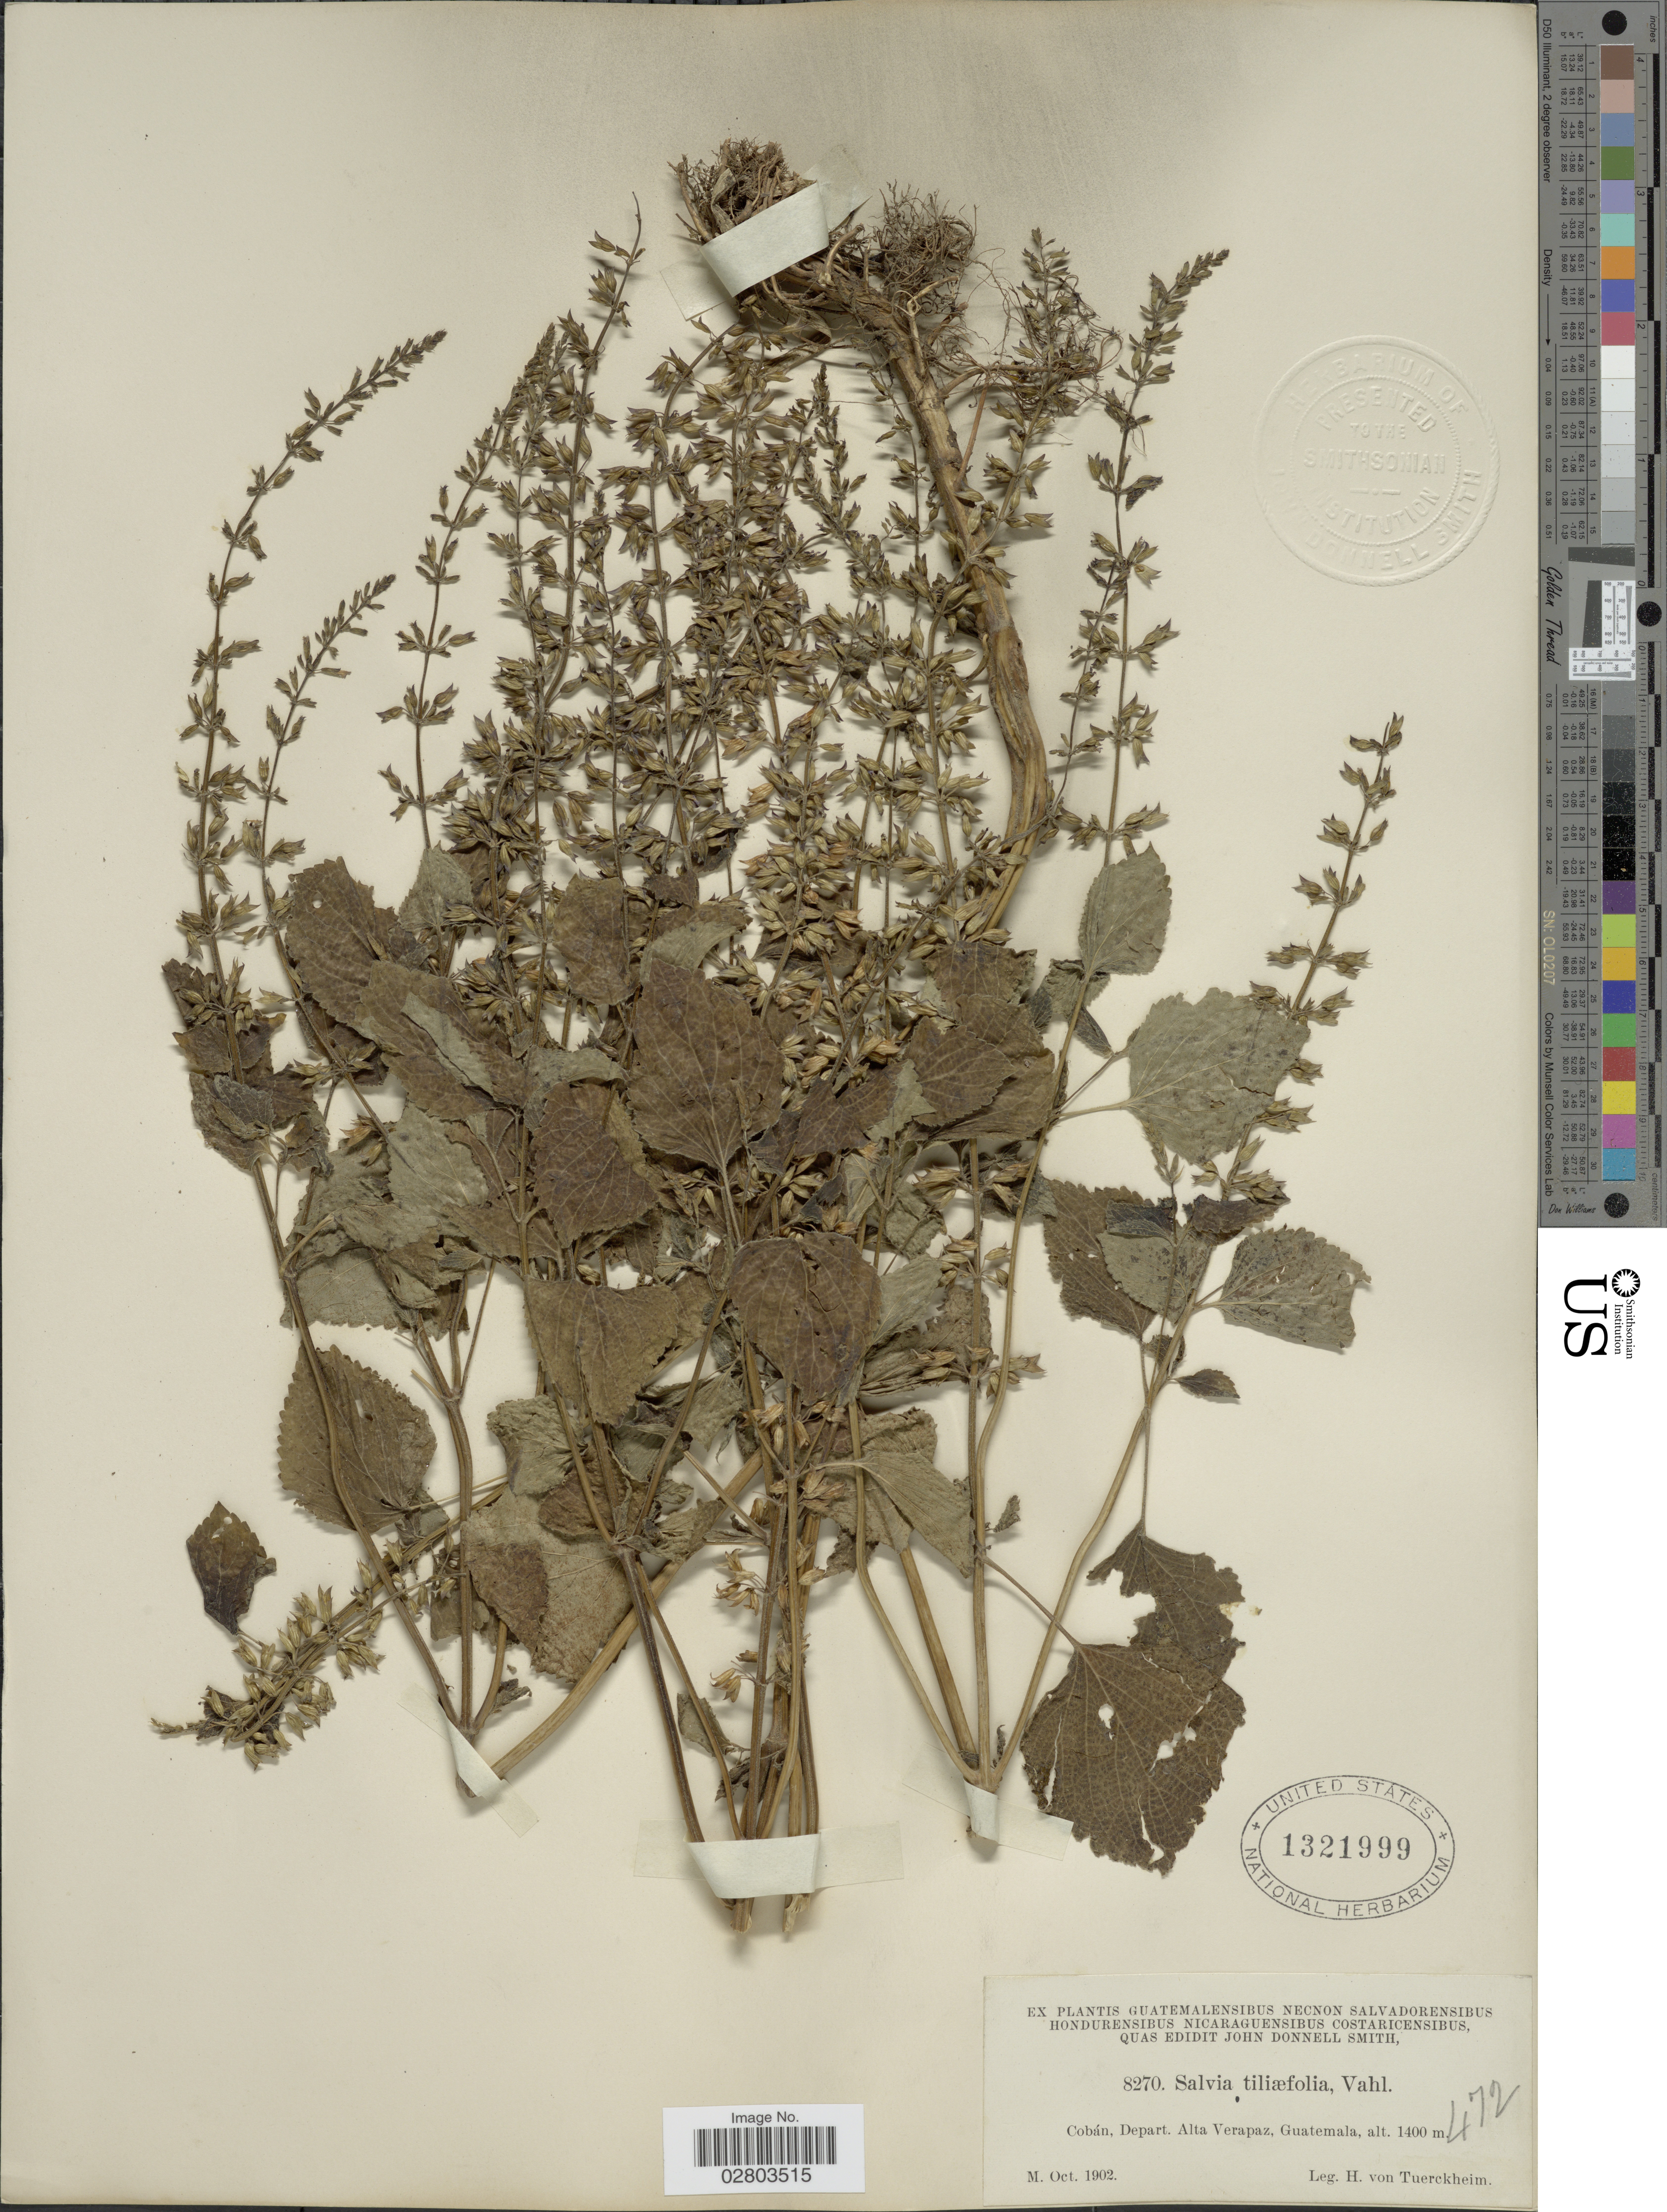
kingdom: Plantae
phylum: Tracheophyta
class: Magnoliopsida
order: Lamiales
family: Lamiaceae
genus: Salvia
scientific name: Salvia tiliifolia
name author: Vahl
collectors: H. von Türckheim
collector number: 8270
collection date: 1902-10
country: Guatemala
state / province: Alta Verapaz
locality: Cobán, Depart. Alta Verapaz.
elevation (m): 1400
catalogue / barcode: US 1321999